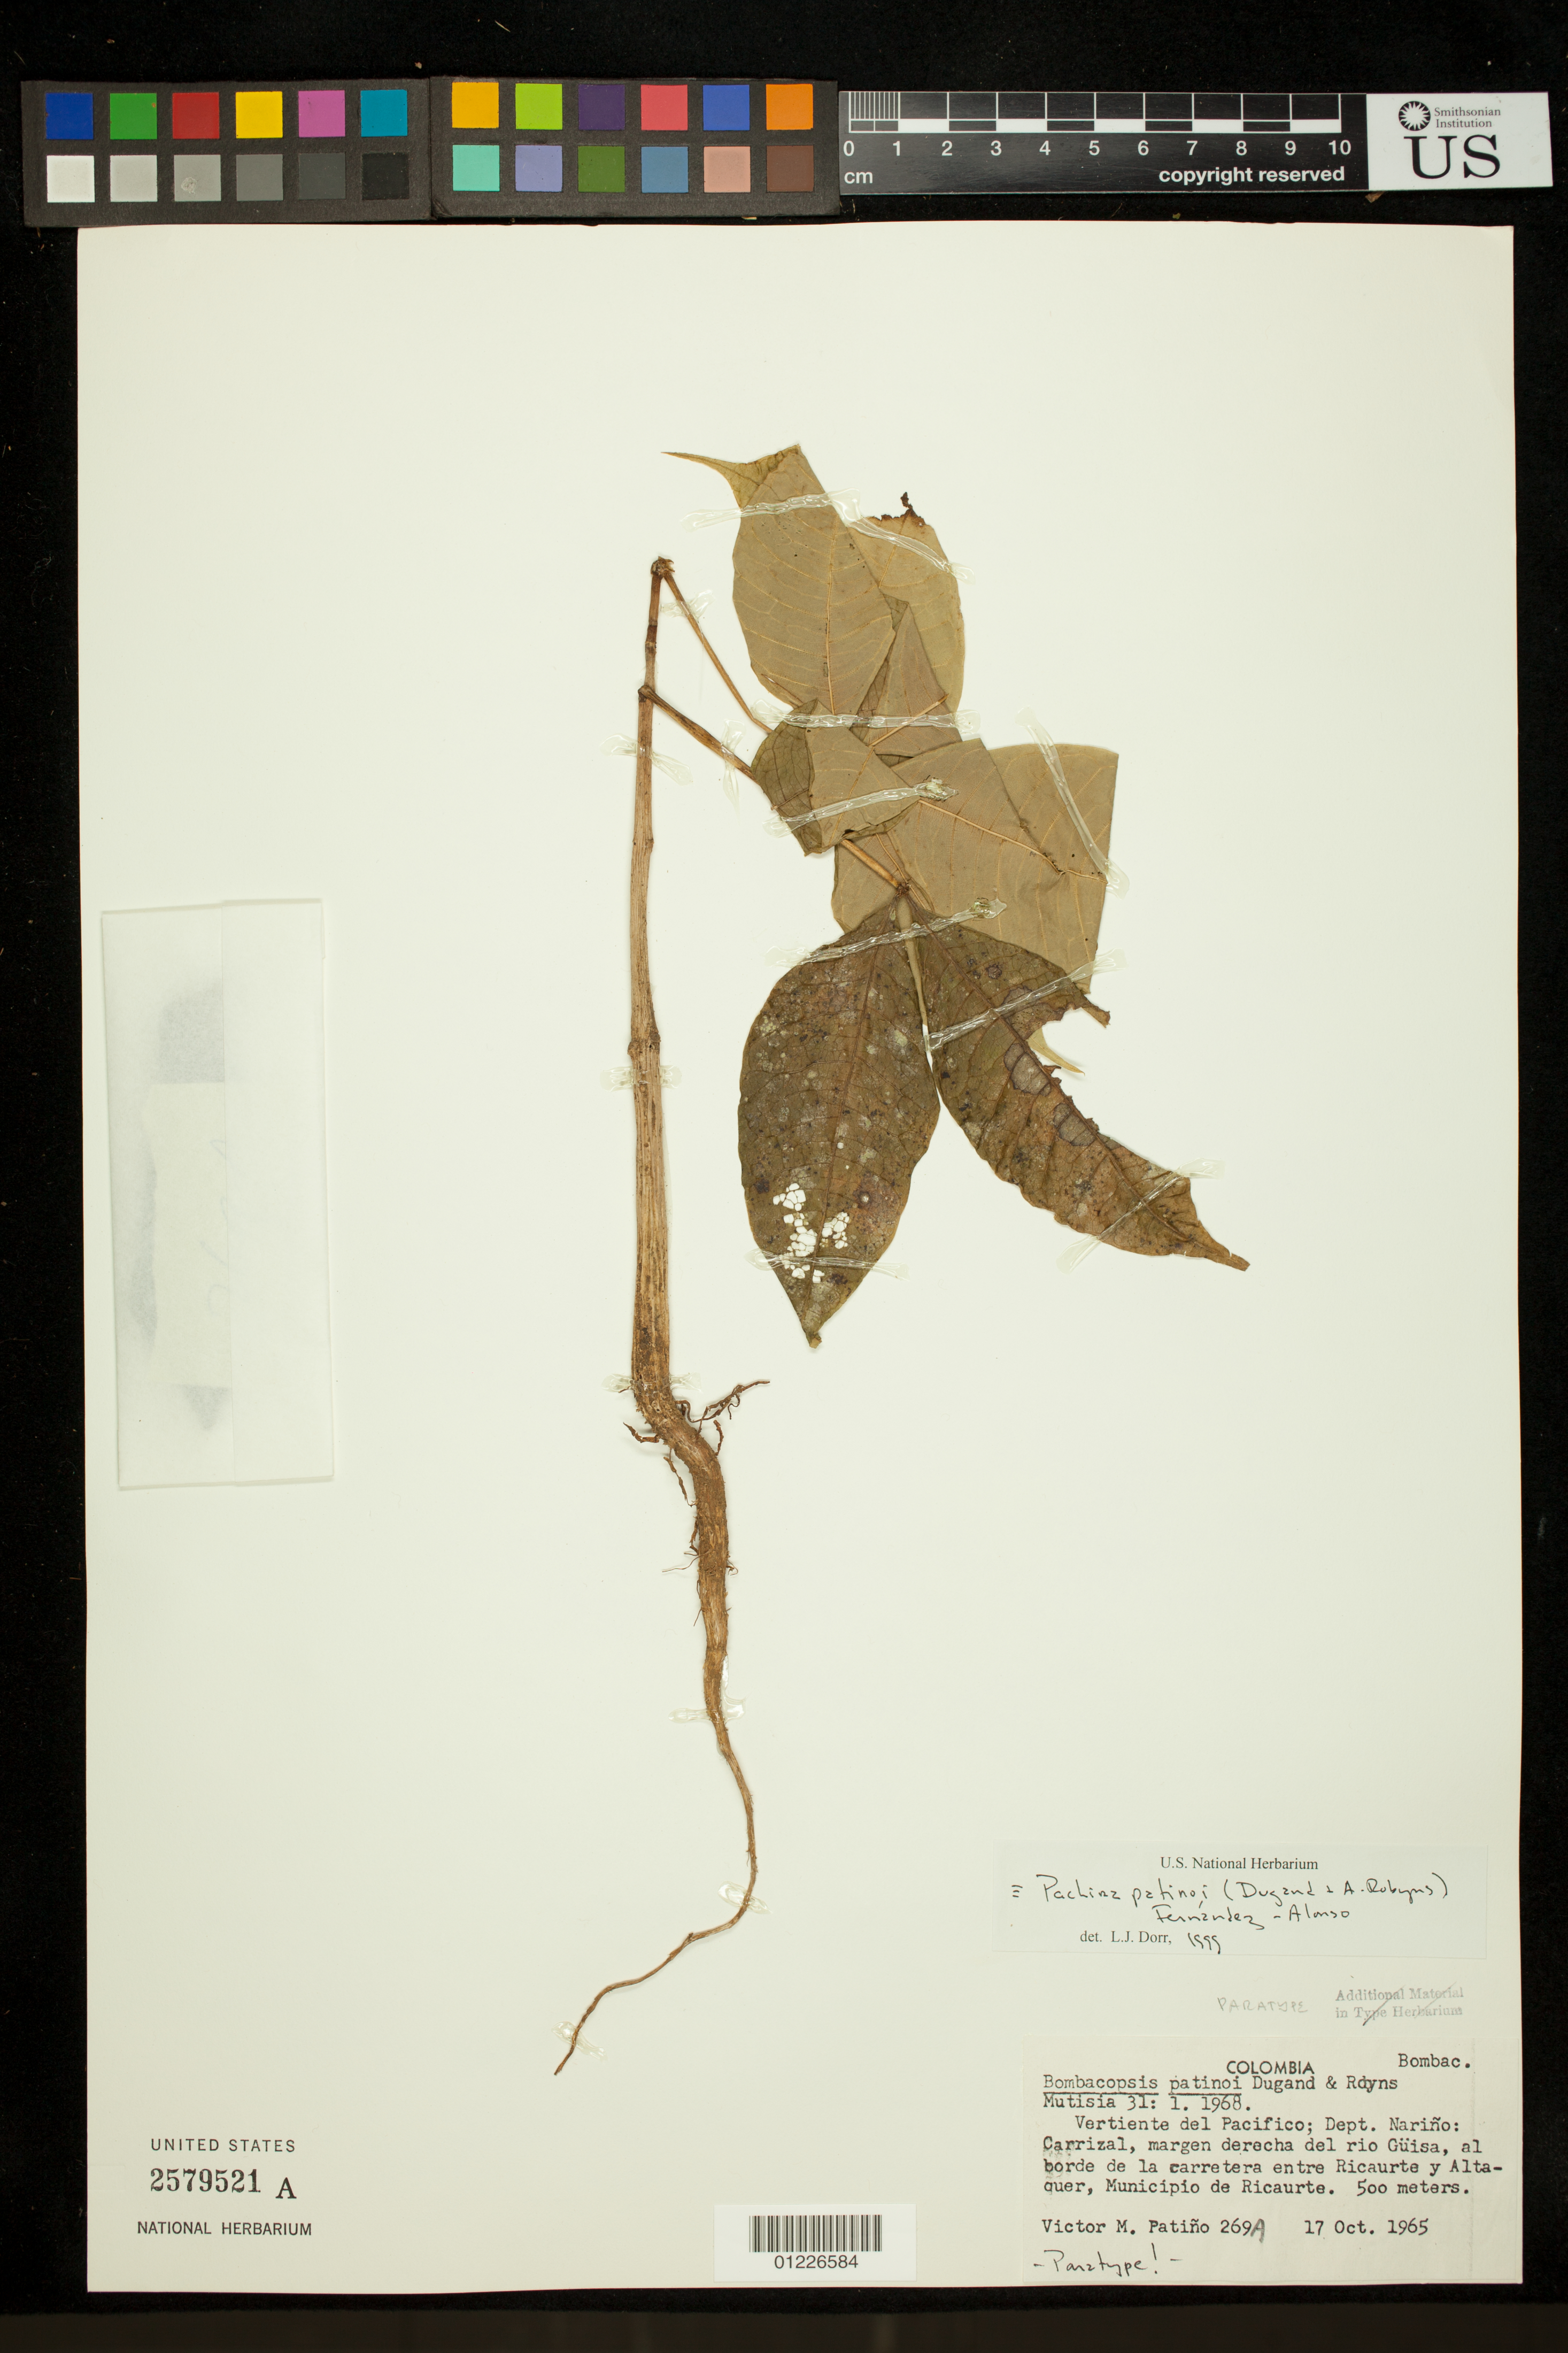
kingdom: Plantae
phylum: Tracheophyta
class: Magnoliopsida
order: Malvales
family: Malvaceae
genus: Pachira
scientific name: Pachira patinoi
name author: (Dugand G. & A. Robyns) Fern. Alonso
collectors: V. M. Patiño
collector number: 269A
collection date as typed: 10/17/1965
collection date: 1965-10-17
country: Colombia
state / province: Nariño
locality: Vertiente del Pacifico; Dept. Nariño: Carrizal, margen derecha del rio Güisa, al borde de la carretera entre Ricaurte y Altaquer, Municipio de Ricaurte.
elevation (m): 500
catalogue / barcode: US 2579521A